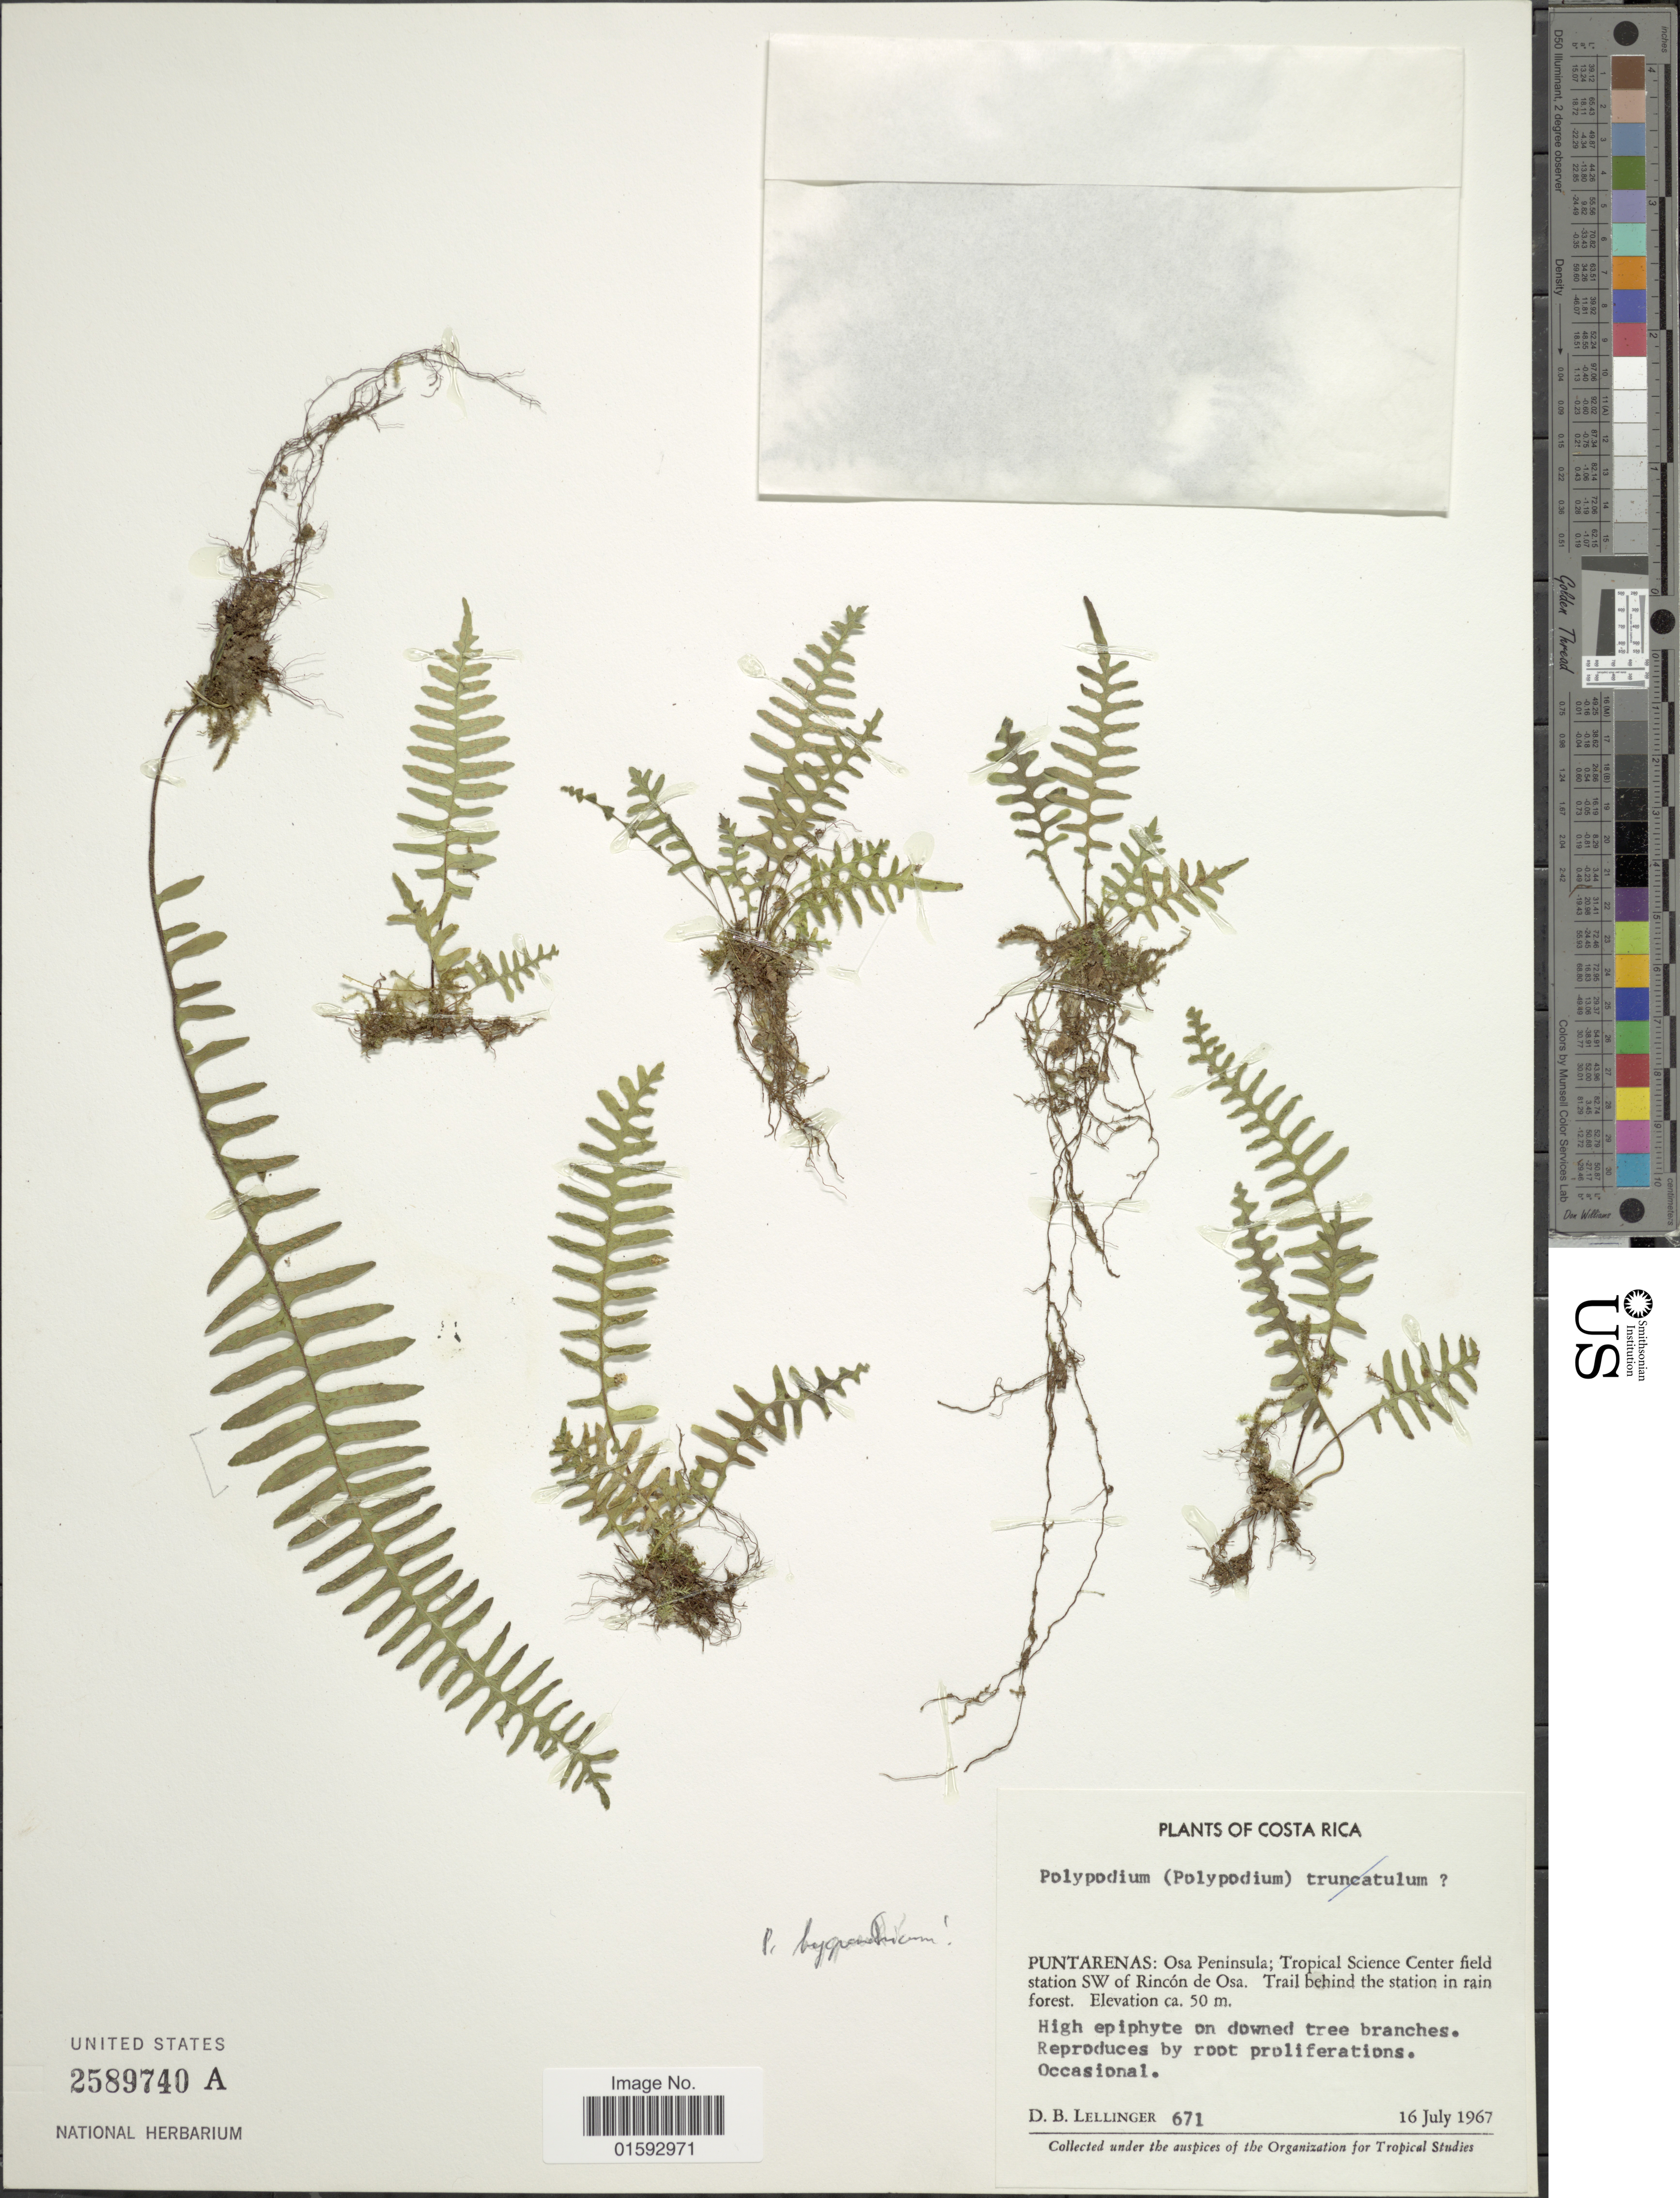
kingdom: Plantae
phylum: Tracheophyta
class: Polypodiopsida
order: Polypodiales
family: Polypodiaceae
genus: Pecluma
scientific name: Pecluma hygrometrica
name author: (Splitg.) M.G. Price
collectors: D. B. Lellinger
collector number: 671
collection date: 1967-07-16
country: Costa Rica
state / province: Puntarenas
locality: Osa Peninsula; Tropical Science Center field station SW of Rincon de Osa. Trail behind the station in rain forest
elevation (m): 50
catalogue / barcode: US 2589740A